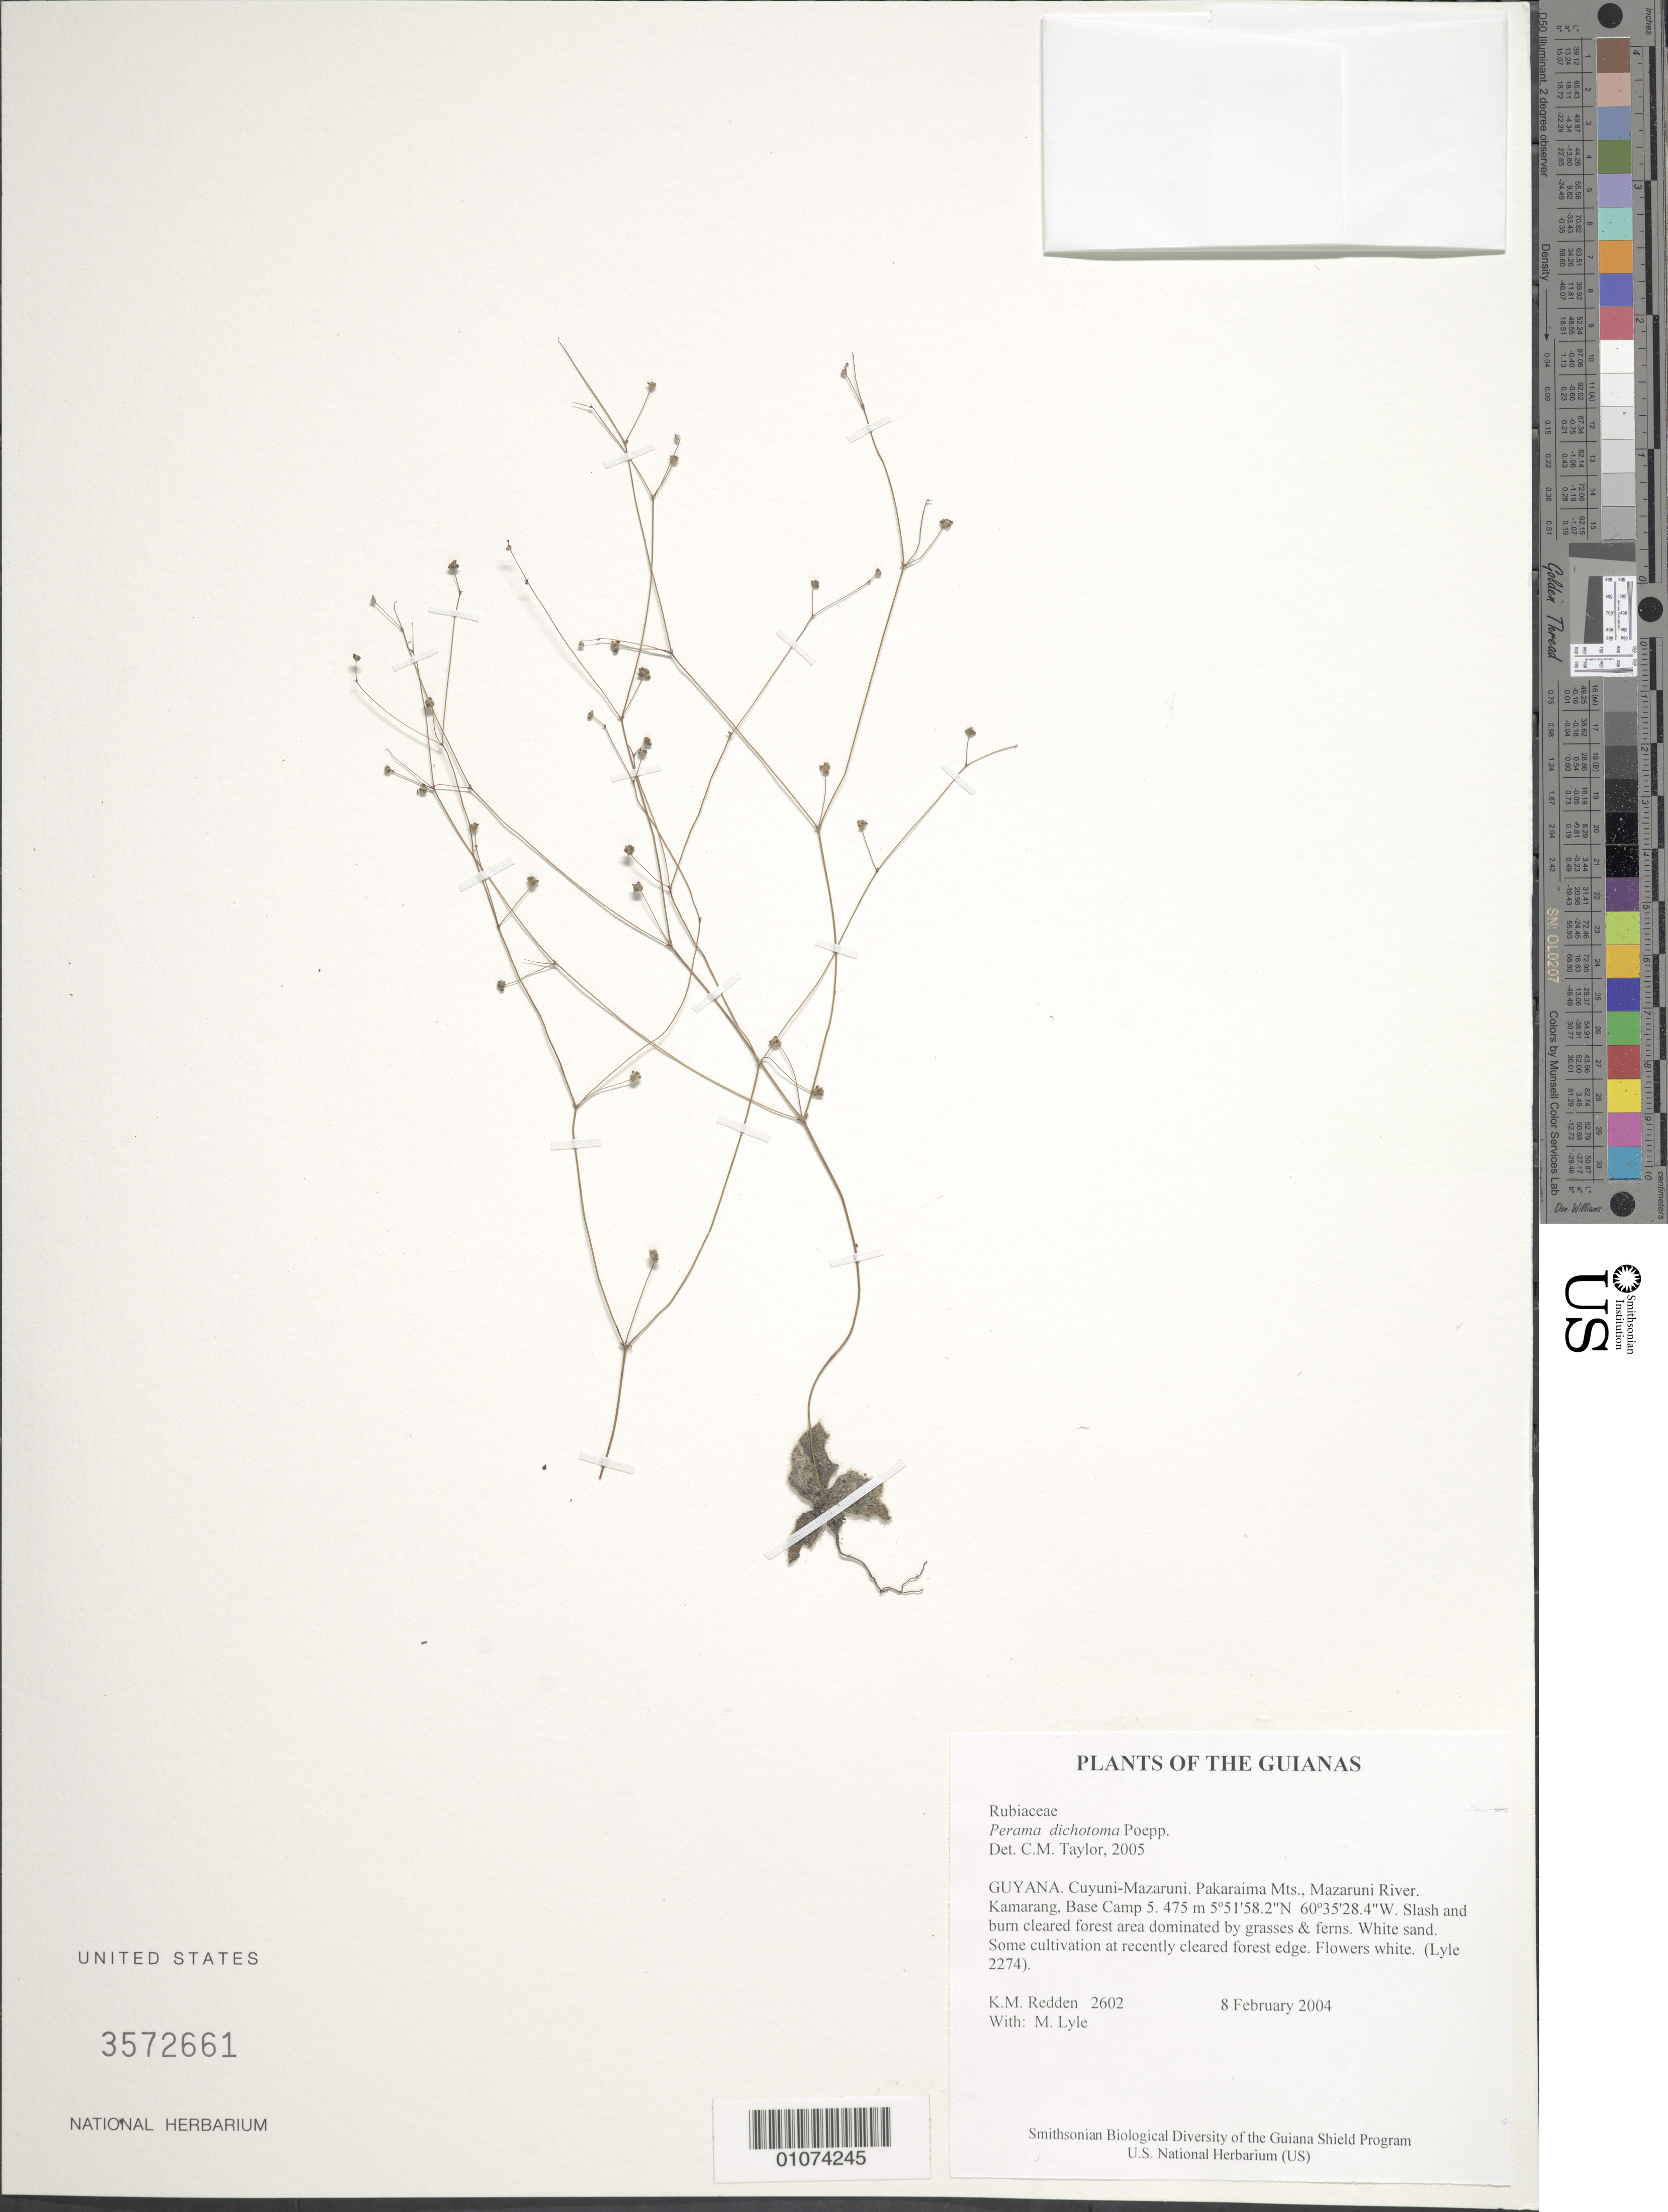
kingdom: Plantae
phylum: Tracheophyta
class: Magnoliopsida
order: Gentianales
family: Rubiaceae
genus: Perama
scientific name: Perama dichotoma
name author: Poepp.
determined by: Taylor, Charlotte M.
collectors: K. M. Redden & M. Lyle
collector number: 2602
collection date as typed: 8 February 2004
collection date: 2004-02-08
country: Guyana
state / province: Cuyuni-Mazaruni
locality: Pakaraima Mts., Mazaruni River. Kamarang, Base Camp 5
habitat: Slash and burn cleared forest area dominated by grasses & ferns. White sand. Some cultivation at recently cleared forest edge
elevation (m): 475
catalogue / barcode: US 3572661